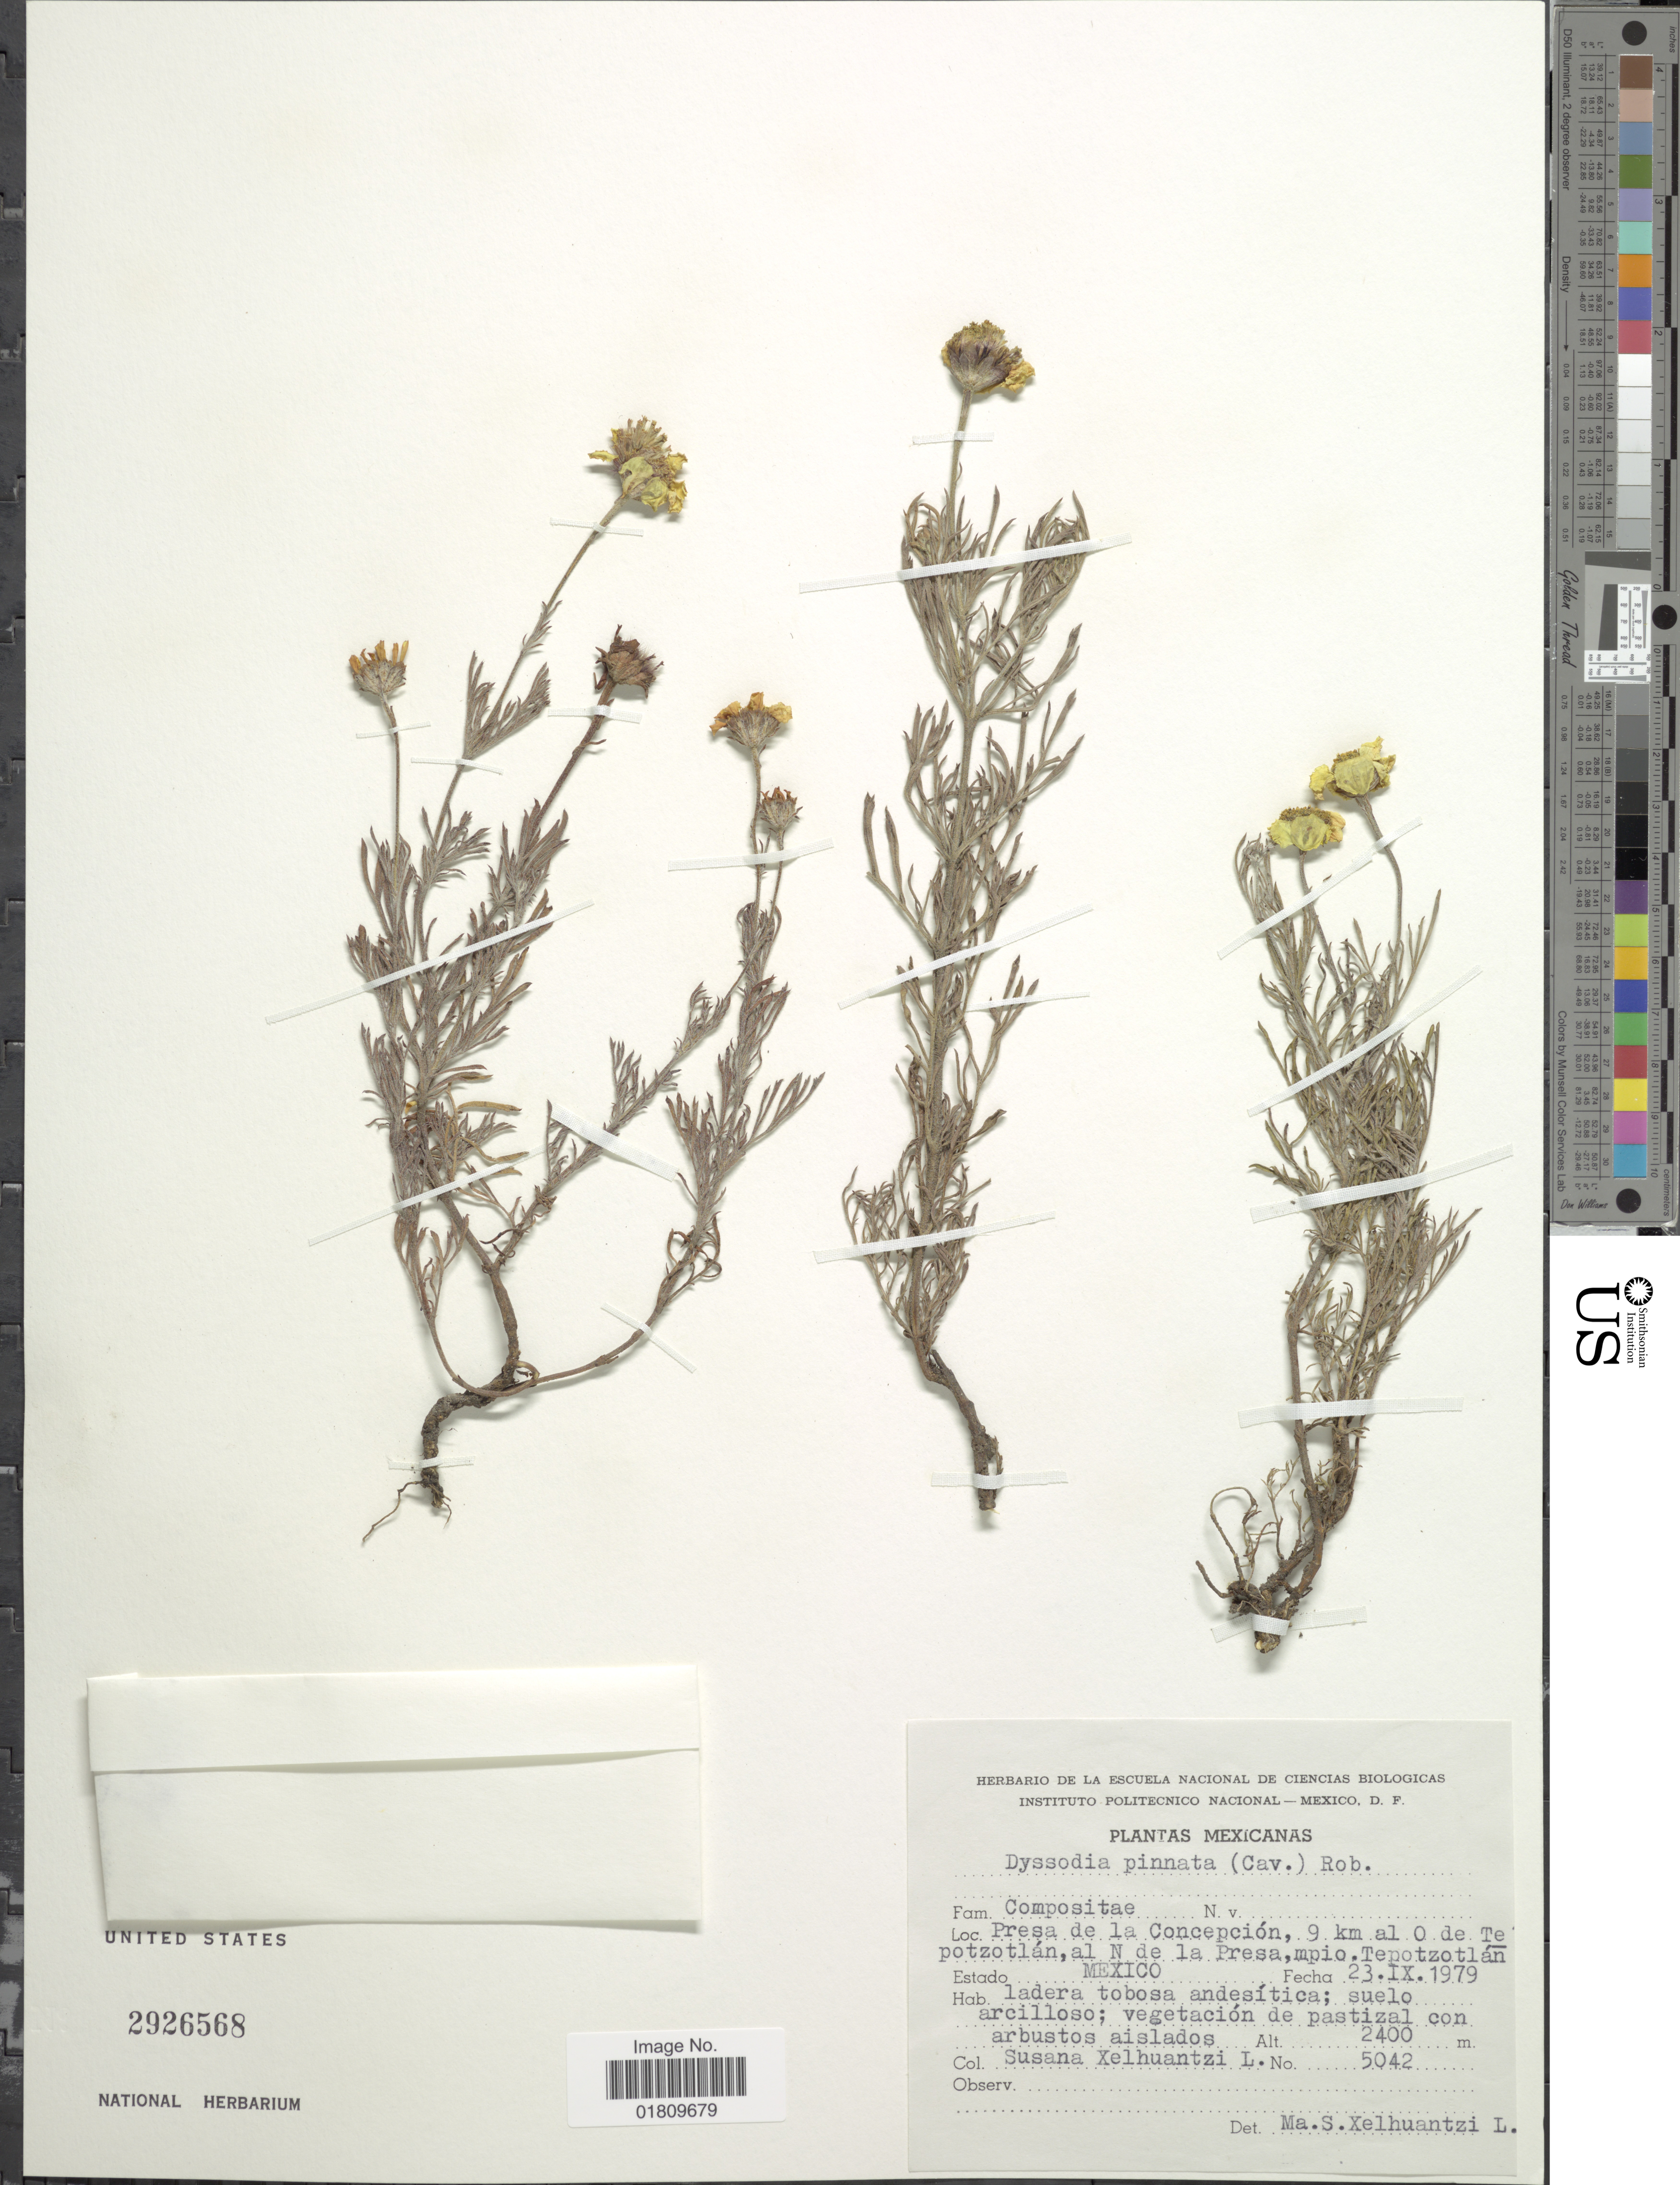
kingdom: Plantae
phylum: Tracheophyta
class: Magnoliopsida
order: Asterales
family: Asteraceae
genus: Dyssodia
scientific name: Dyssodia pinnata var. glabrescens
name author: Strother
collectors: S. Xelhuantzi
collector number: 5042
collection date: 1979-09-23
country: Mexico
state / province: México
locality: Presa de la Concepción,, 9 km al O de Tepotzotlán, al N de la Presa, mpio. Tepotzotlán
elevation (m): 2400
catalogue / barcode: US 2926568